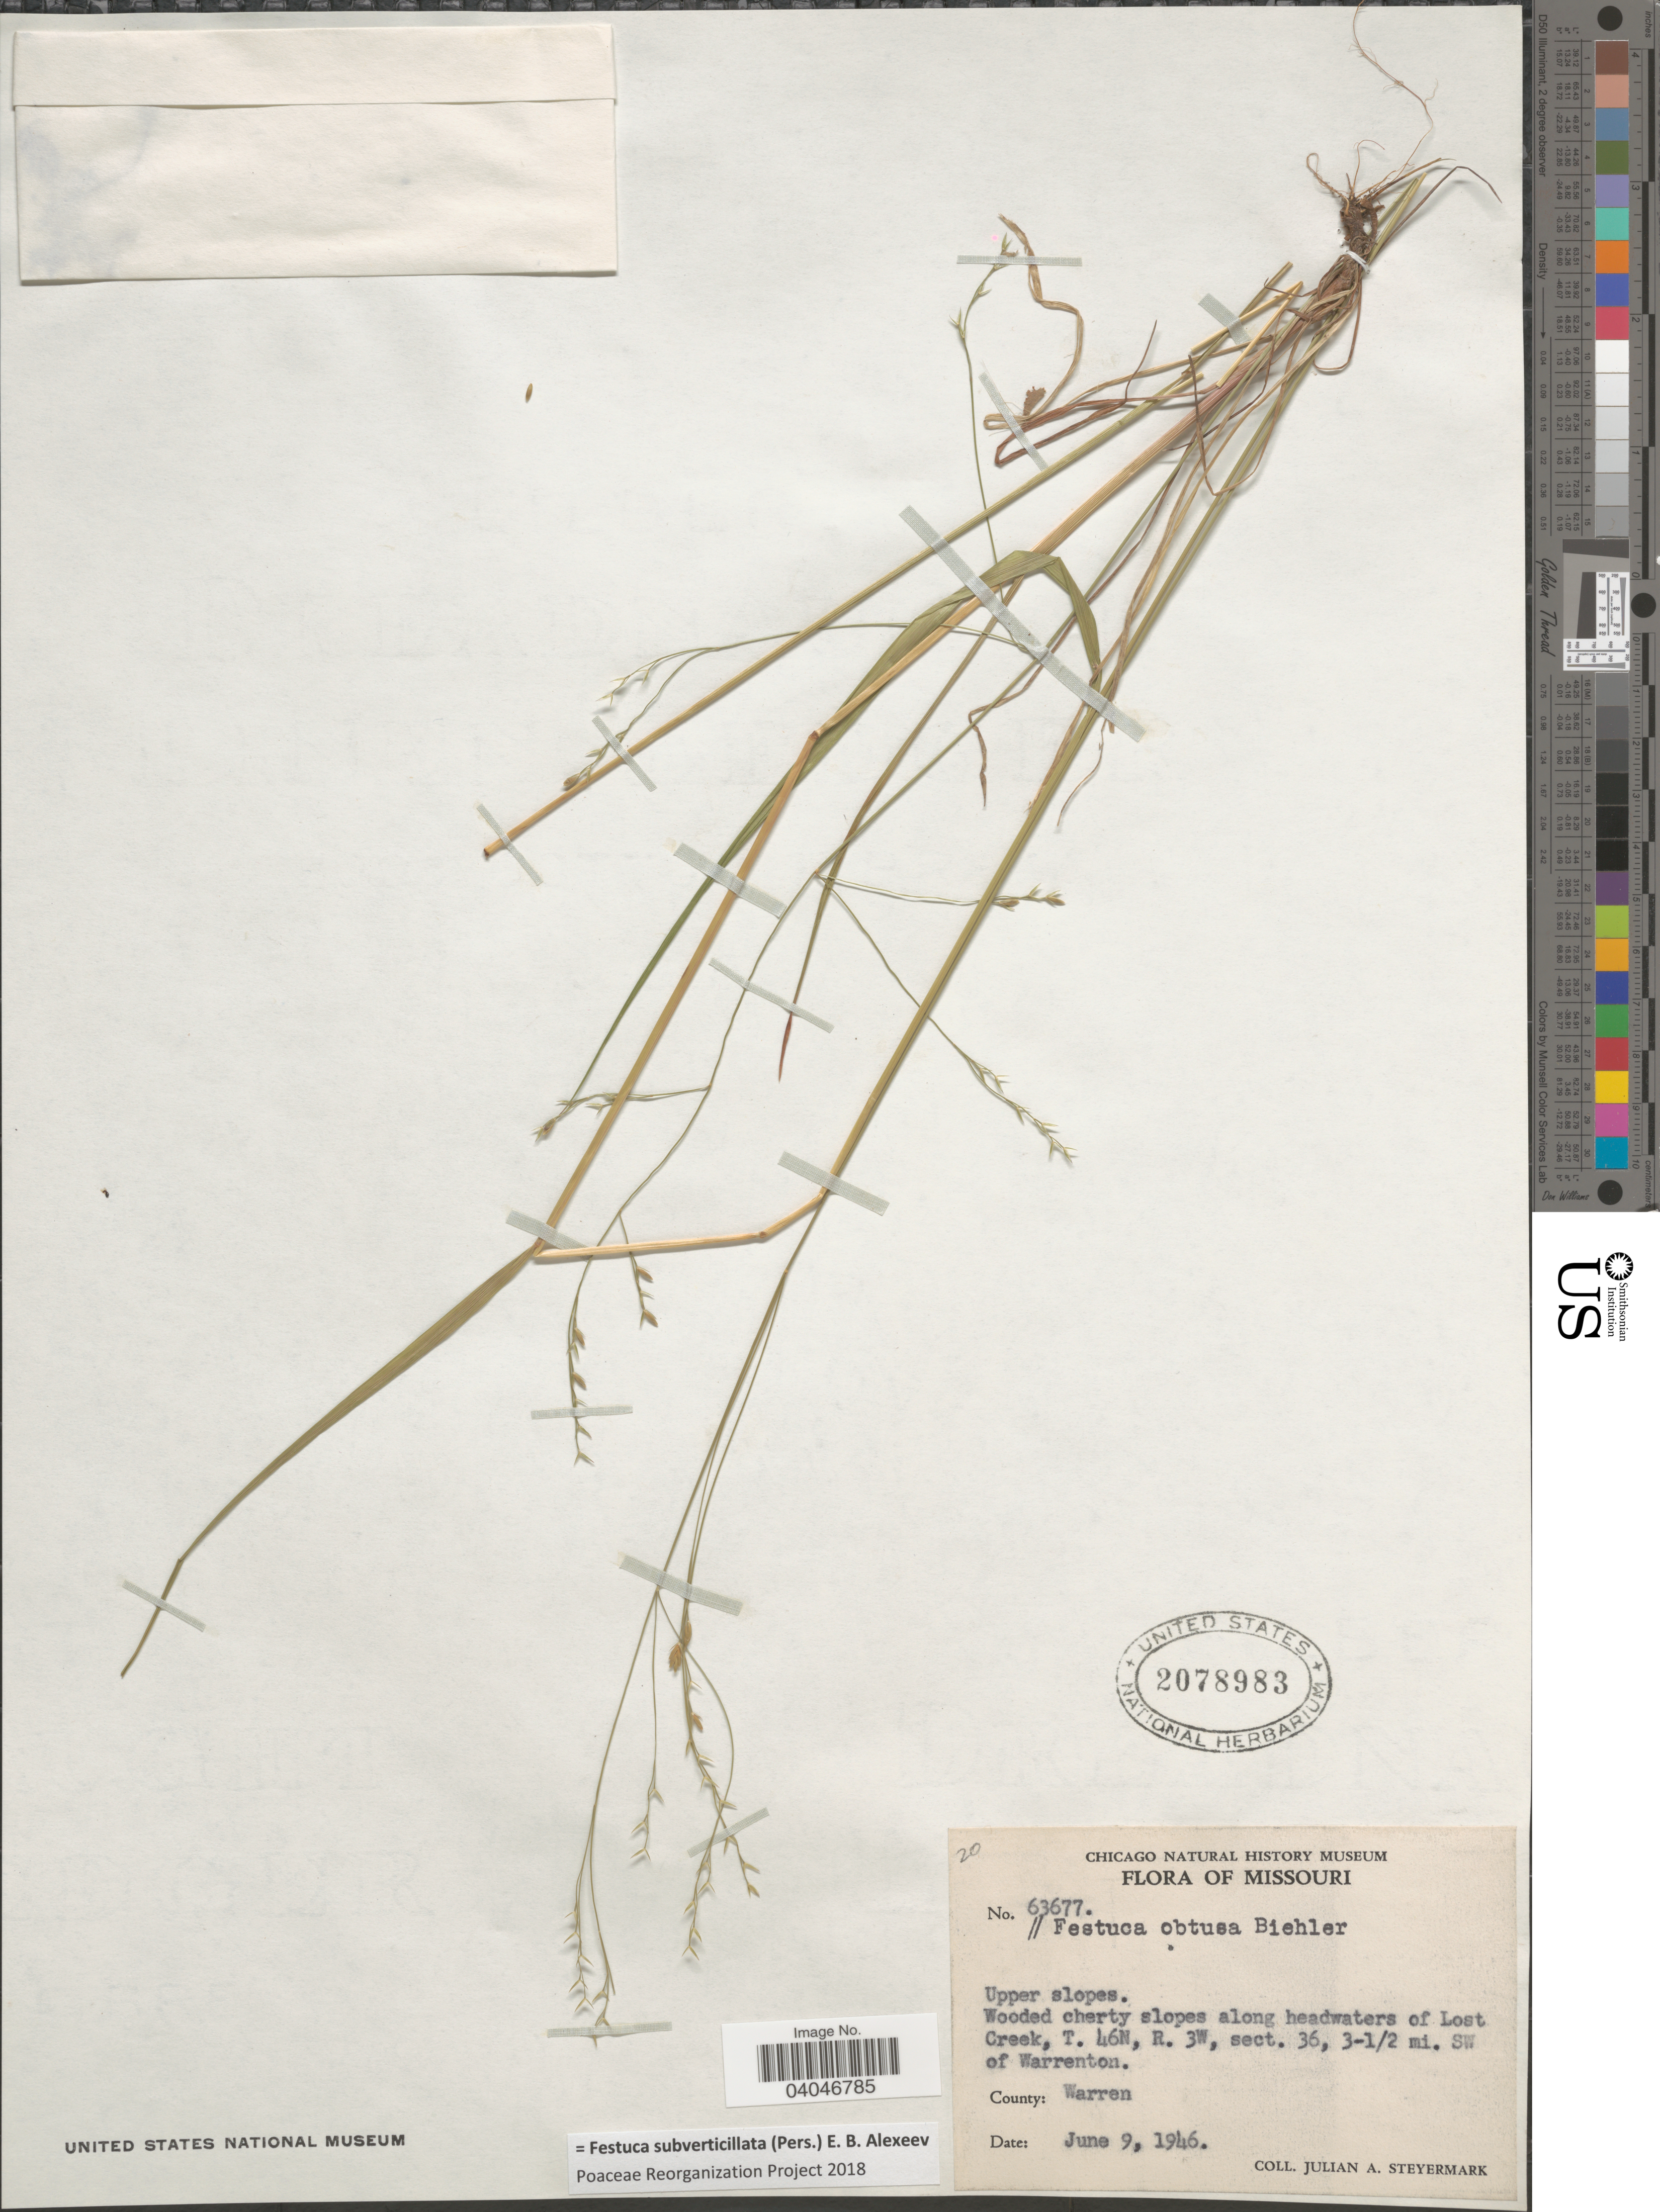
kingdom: Plantae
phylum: Tracheophyta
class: Liliopsida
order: Poales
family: Poaceae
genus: Festuca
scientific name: Festuca subverticillata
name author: (Pers.) E.B. Alexeev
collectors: J. Steyermark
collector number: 63677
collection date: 1946-06-09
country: United States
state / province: Missouri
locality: Wooded cherty slopes along headwaters of Lost Creek, T. 46N, R. 3W, sect. 36, 3-1/2 mi. SW of Warrenton. County: Warren.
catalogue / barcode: US 2078983